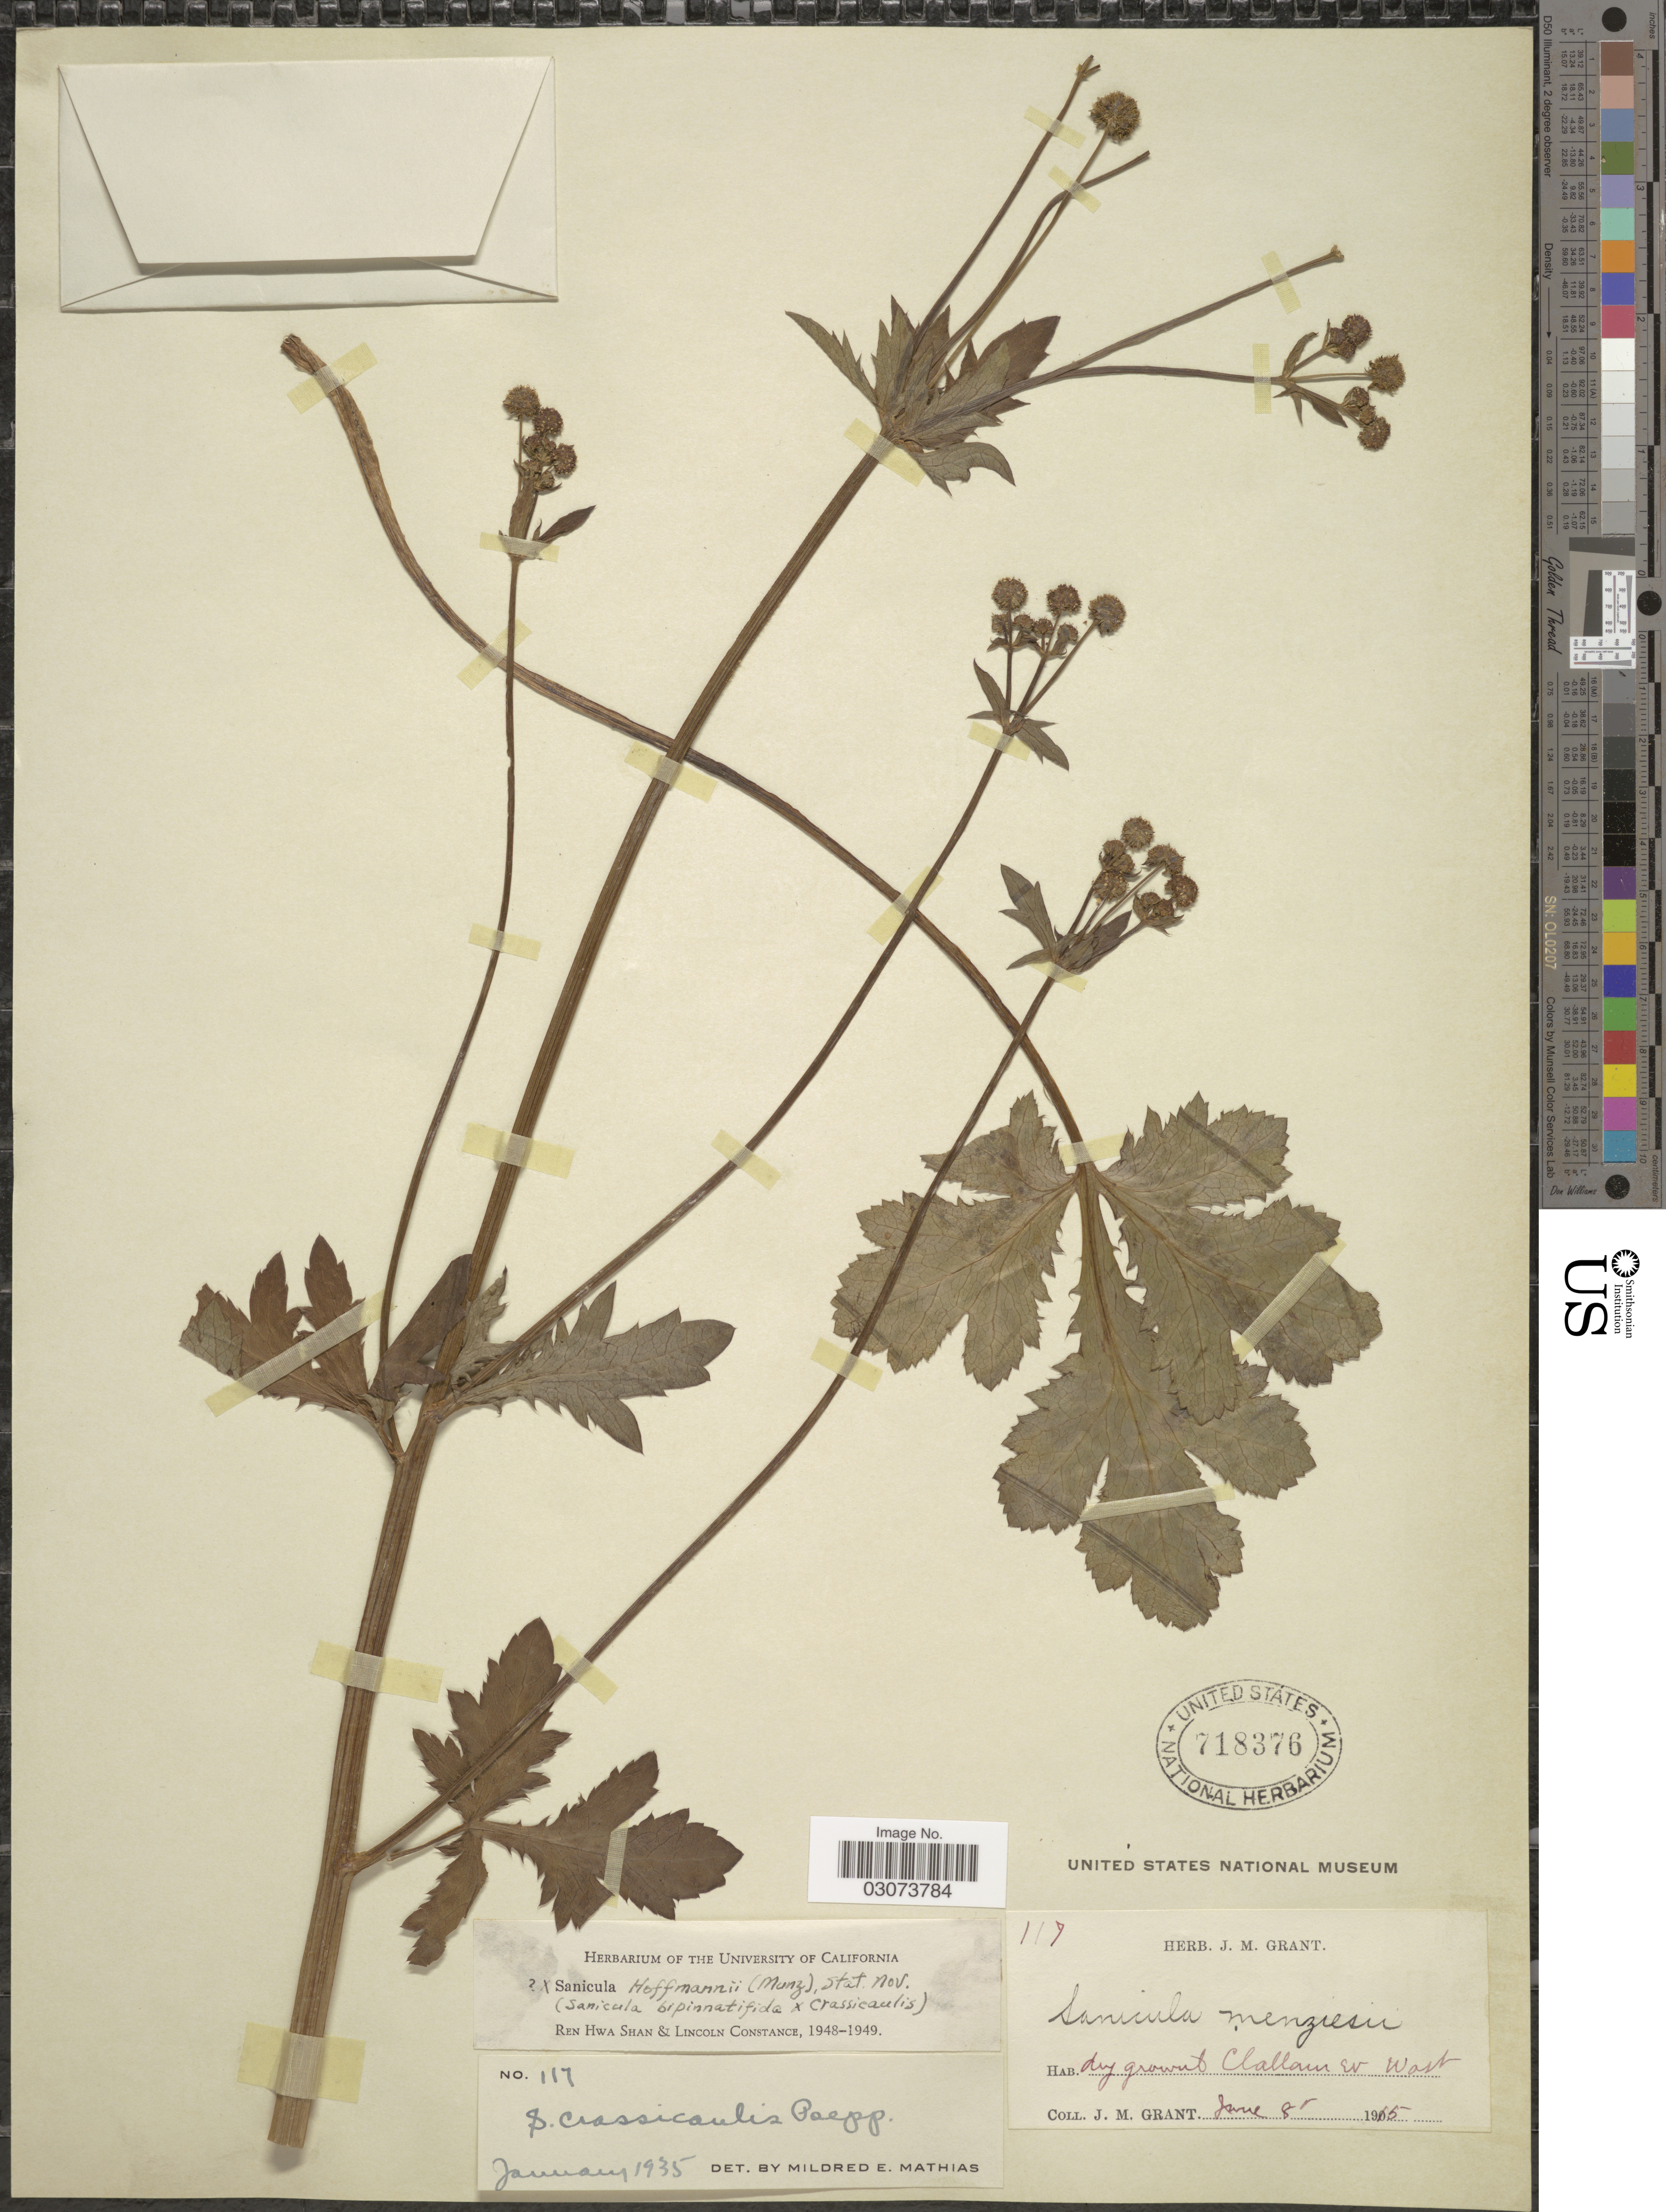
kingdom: Plantae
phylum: Tracheophyta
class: Magnoliopsida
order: Apiales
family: Apiaceae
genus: Sanicula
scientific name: Sanicula hoffmannii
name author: (Munz) R.H. Shan & Constance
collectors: J. M. Grant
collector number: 117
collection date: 1915-06-08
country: United States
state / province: Washington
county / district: Clallam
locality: Clallam Co.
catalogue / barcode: US 718376